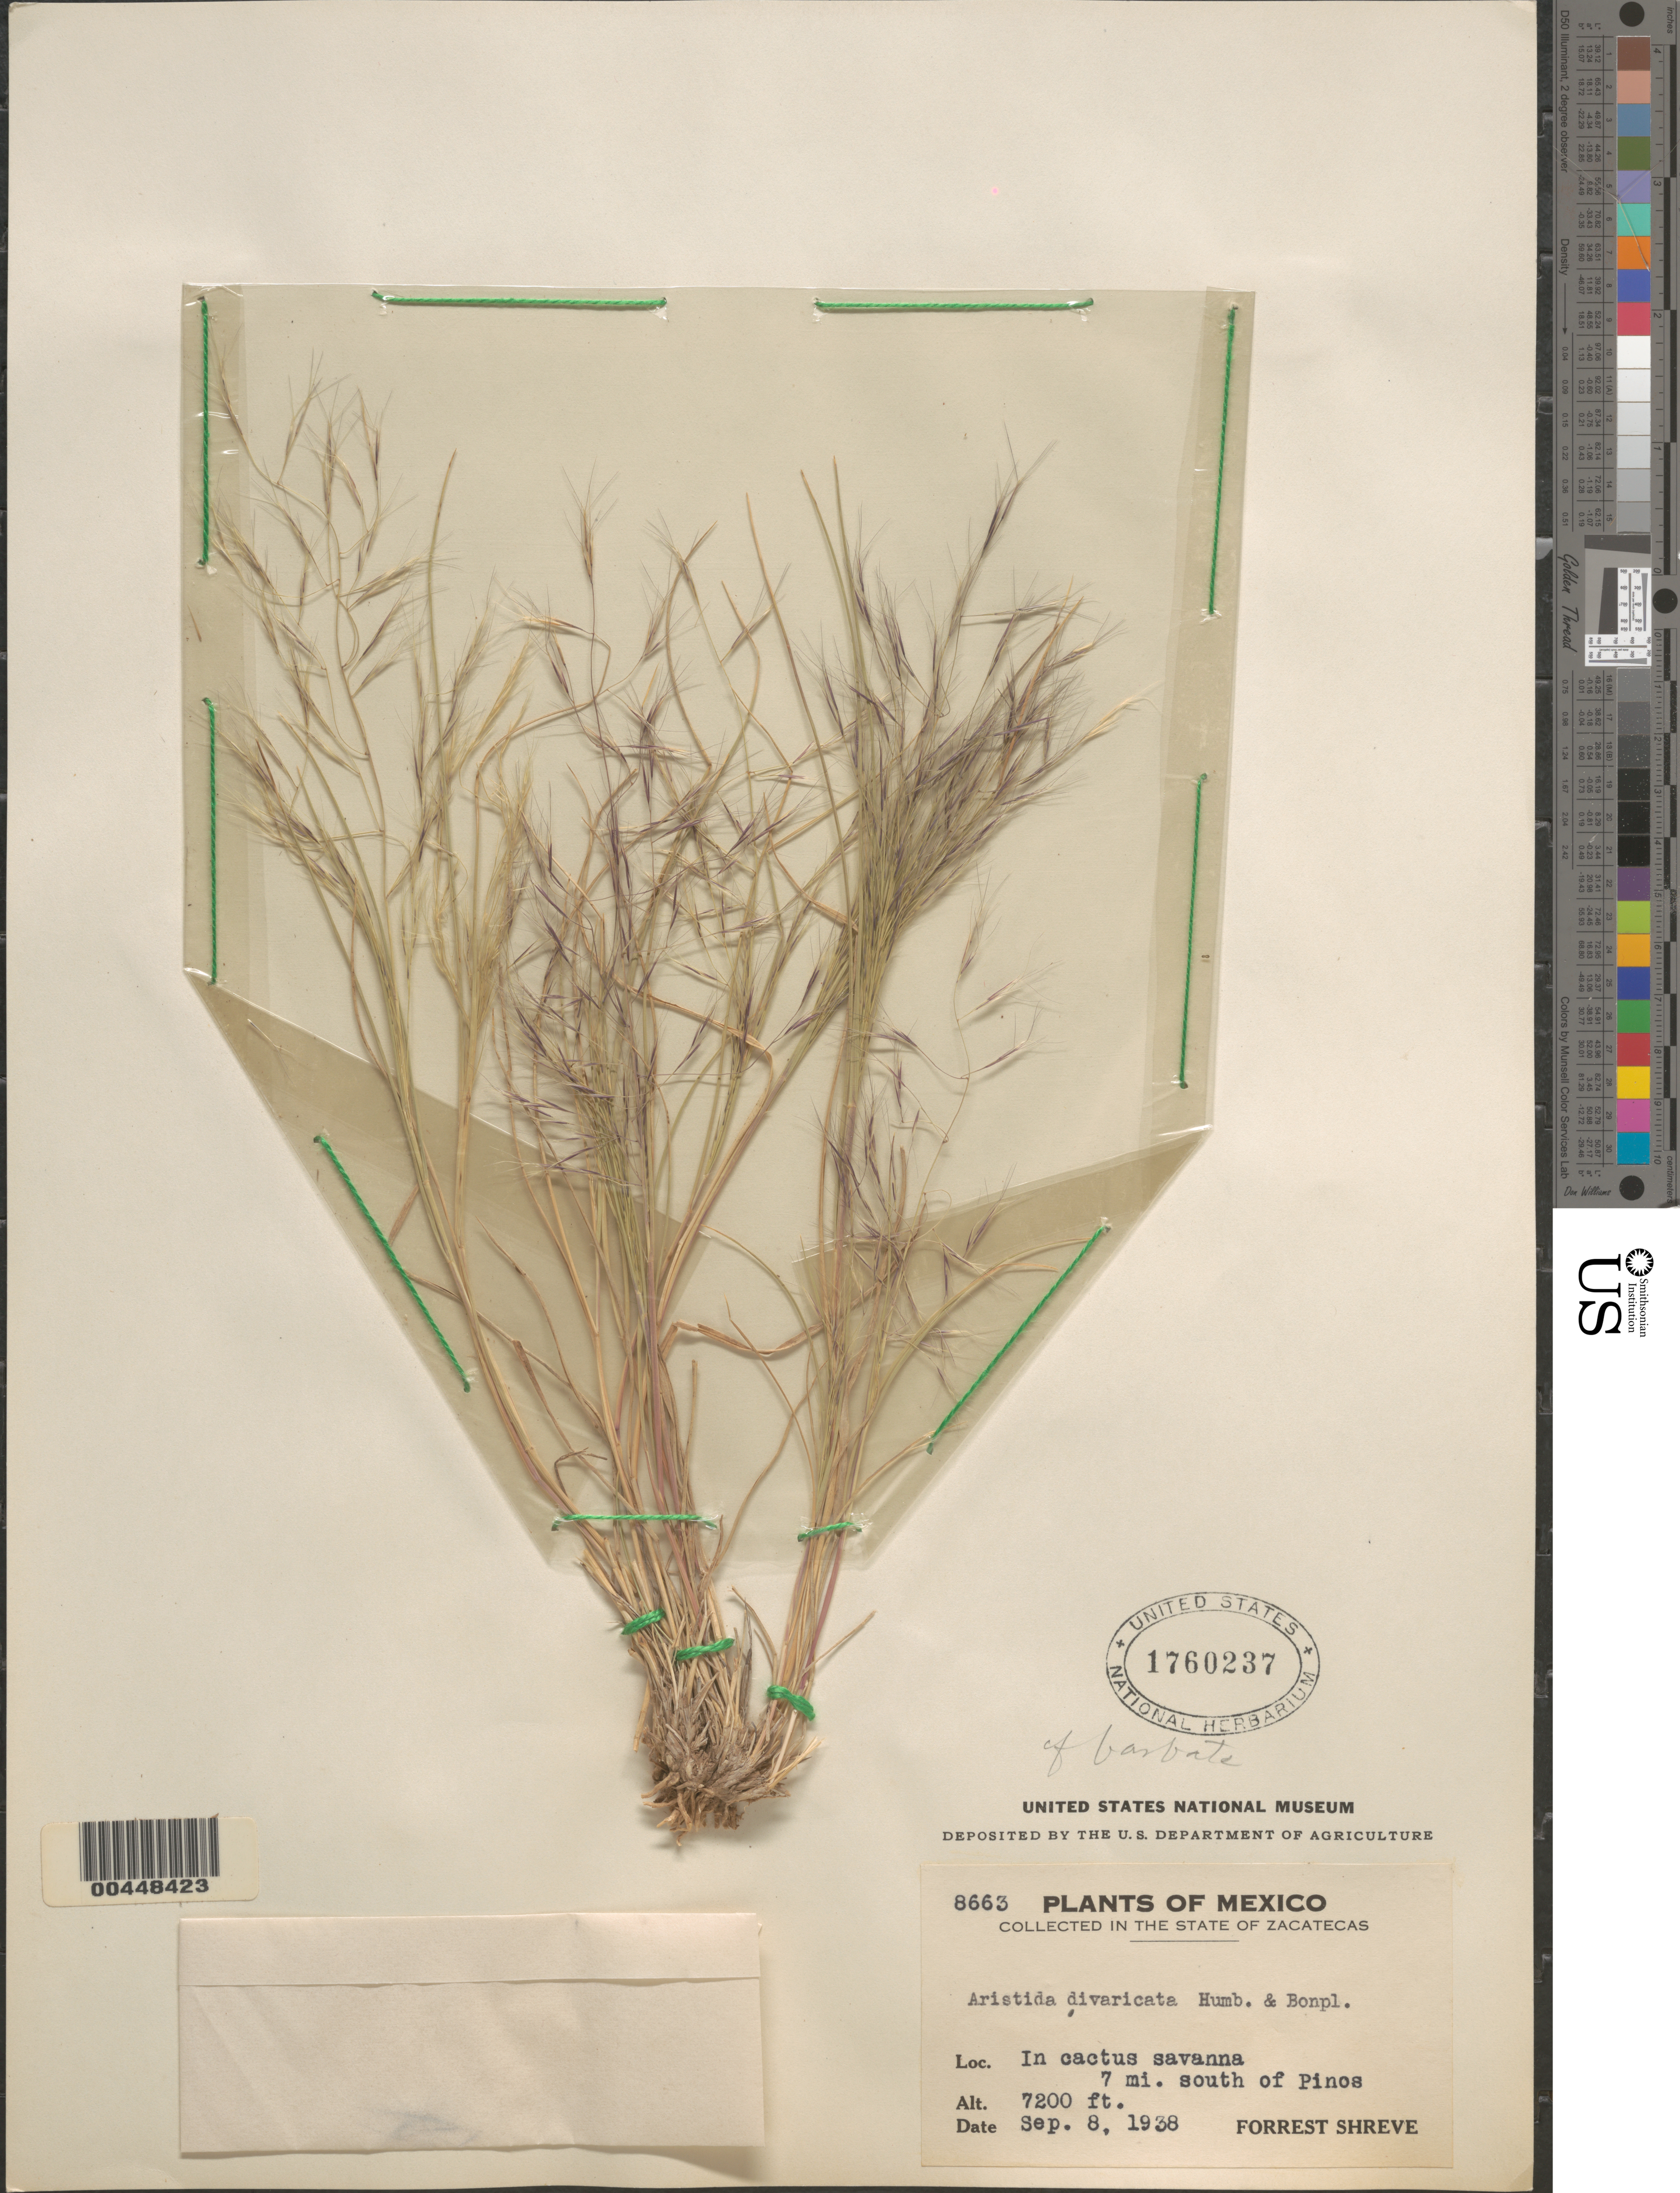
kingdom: Plantae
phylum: Tracheophyta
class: Liliopsida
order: Poales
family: Poaceae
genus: Aristida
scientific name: Aristida divaricata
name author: Humb. & Bonpl. ex Willd.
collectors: F. Shreve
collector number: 8663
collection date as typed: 8 Sep 1938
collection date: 1938-09-08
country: Mexico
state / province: Zacatecas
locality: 7 mi S of Pinos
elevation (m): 2195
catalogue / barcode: US 1760237